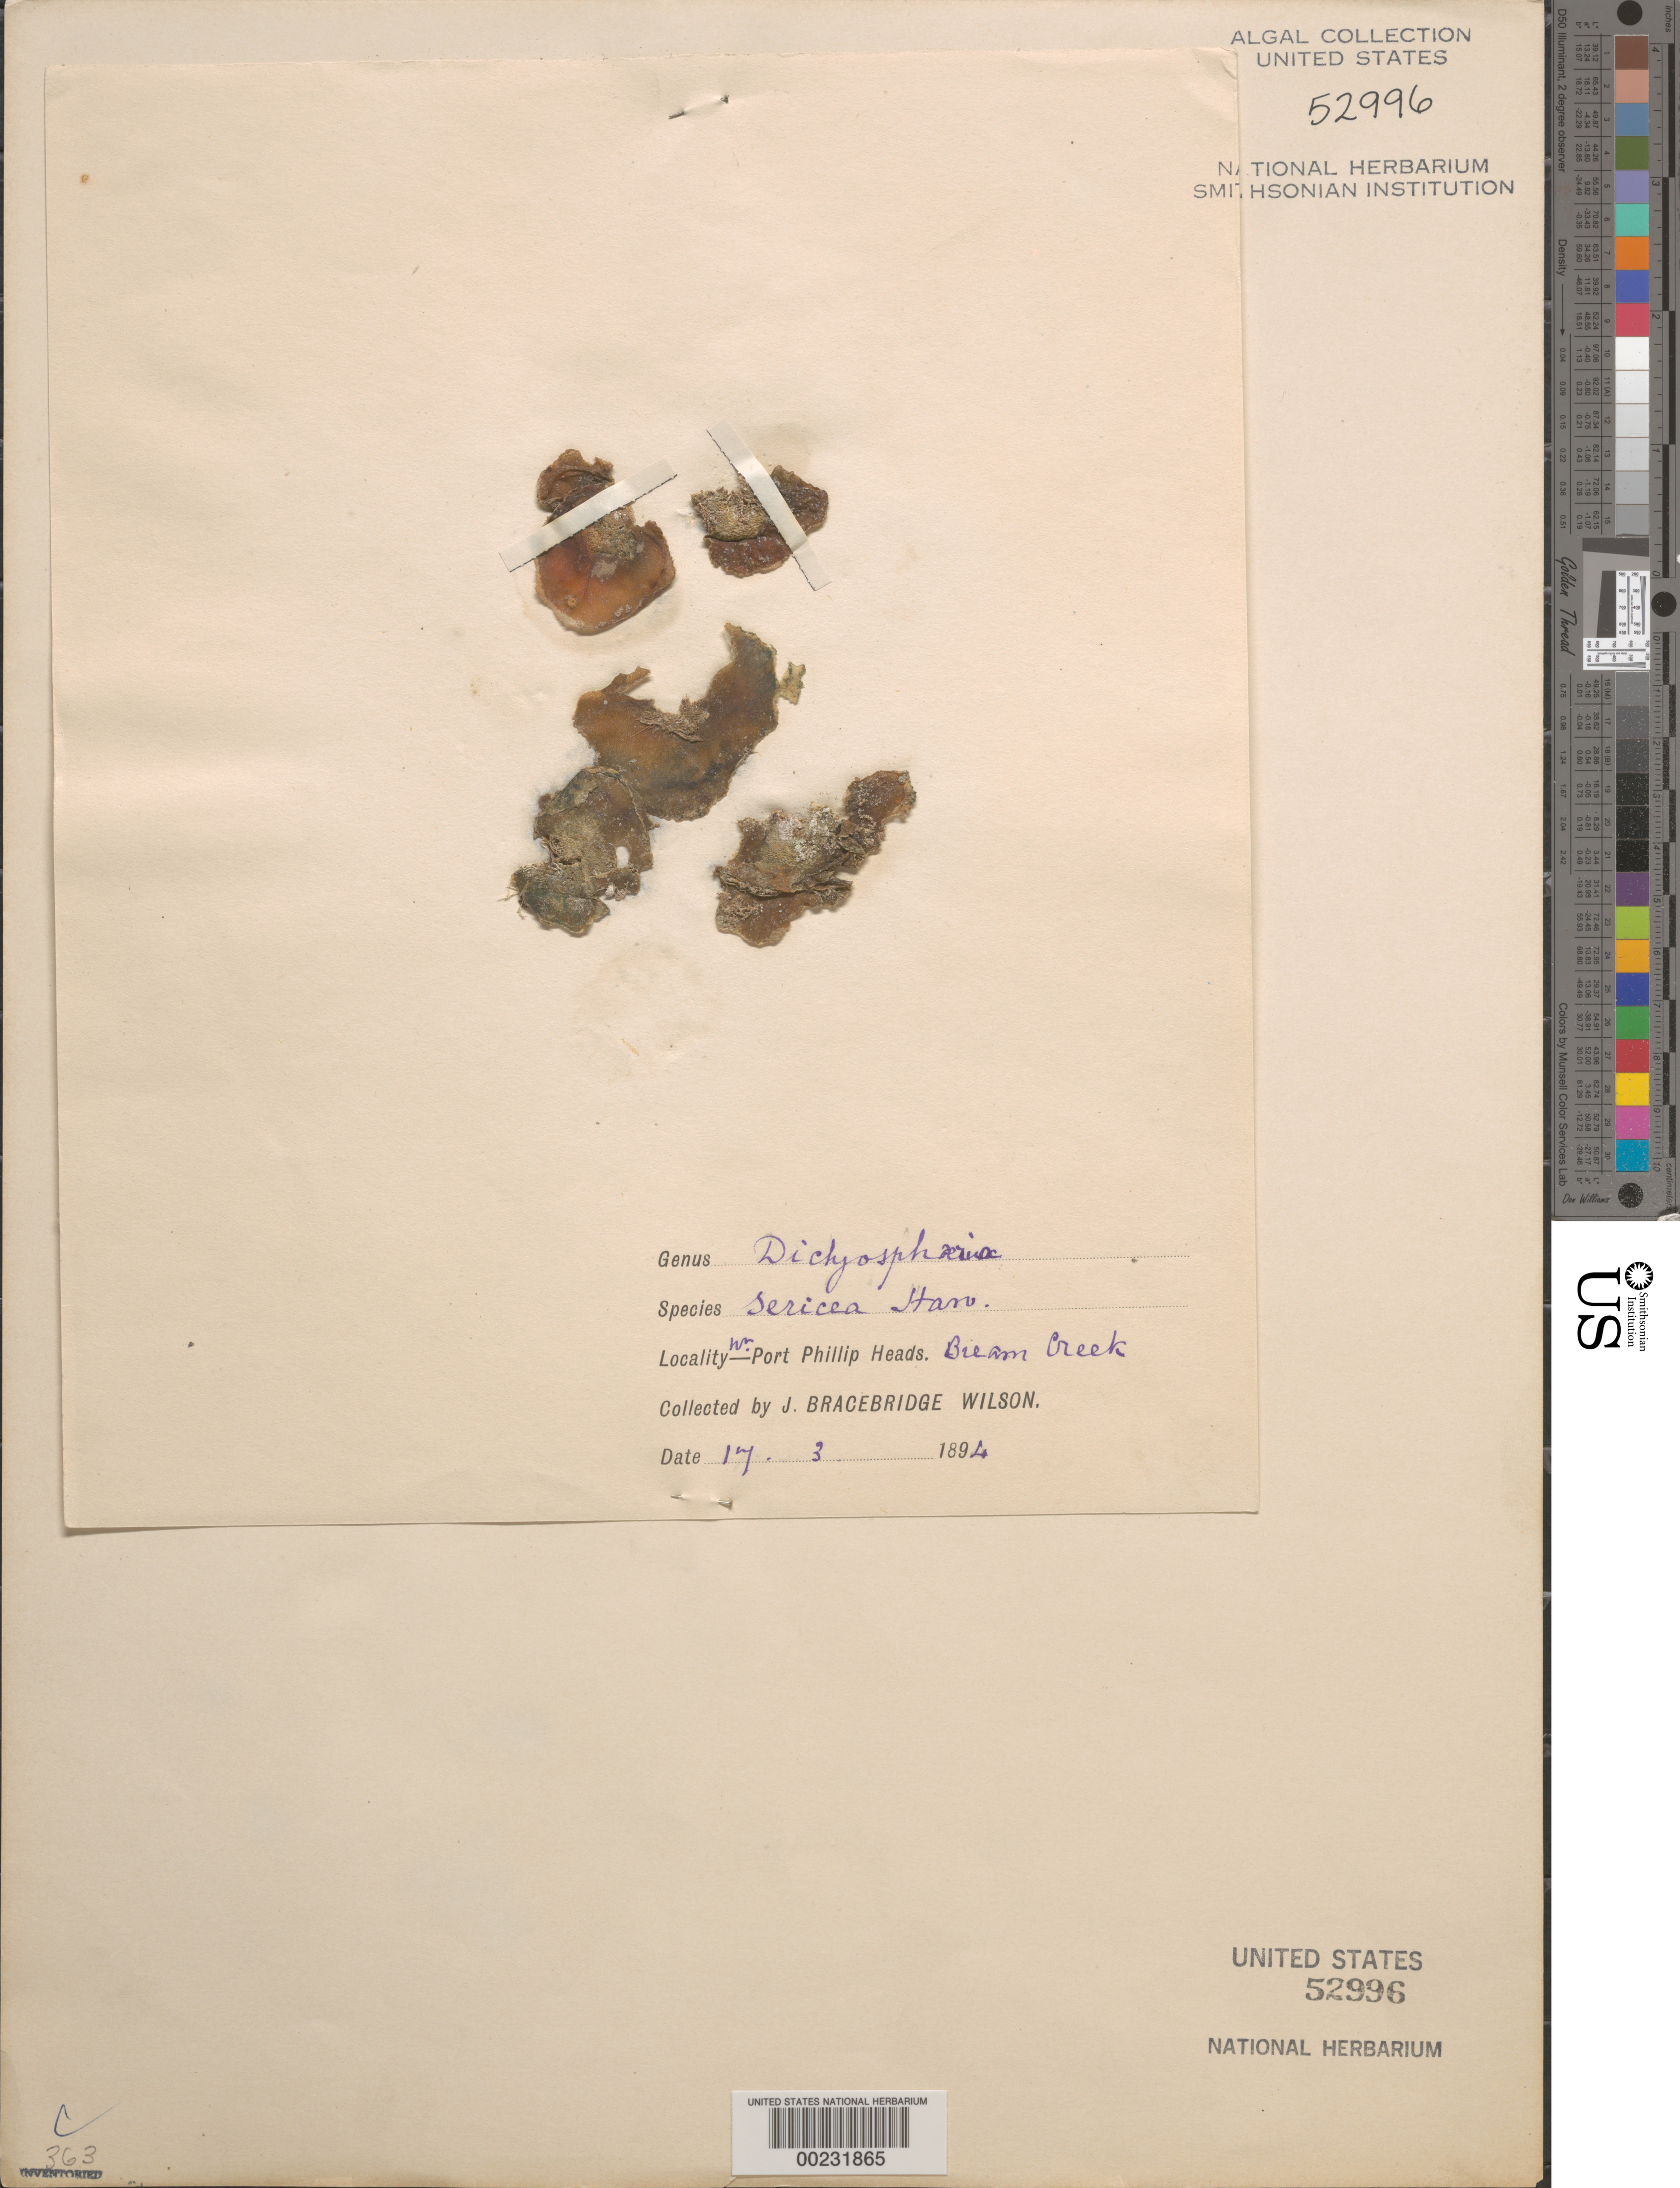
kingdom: Plantae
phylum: Chlorophyta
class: Ulvophyceae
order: Siphonocladales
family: Siphonocladaceae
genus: Dictyosphaeria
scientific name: Dictyosphaeria sericea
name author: Harv.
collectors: J. B. Wilson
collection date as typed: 17 Mar 1894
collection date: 1894-03-17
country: Australia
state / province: Victoria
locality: Bream creek, near port phillip heads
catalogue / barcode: US 52996